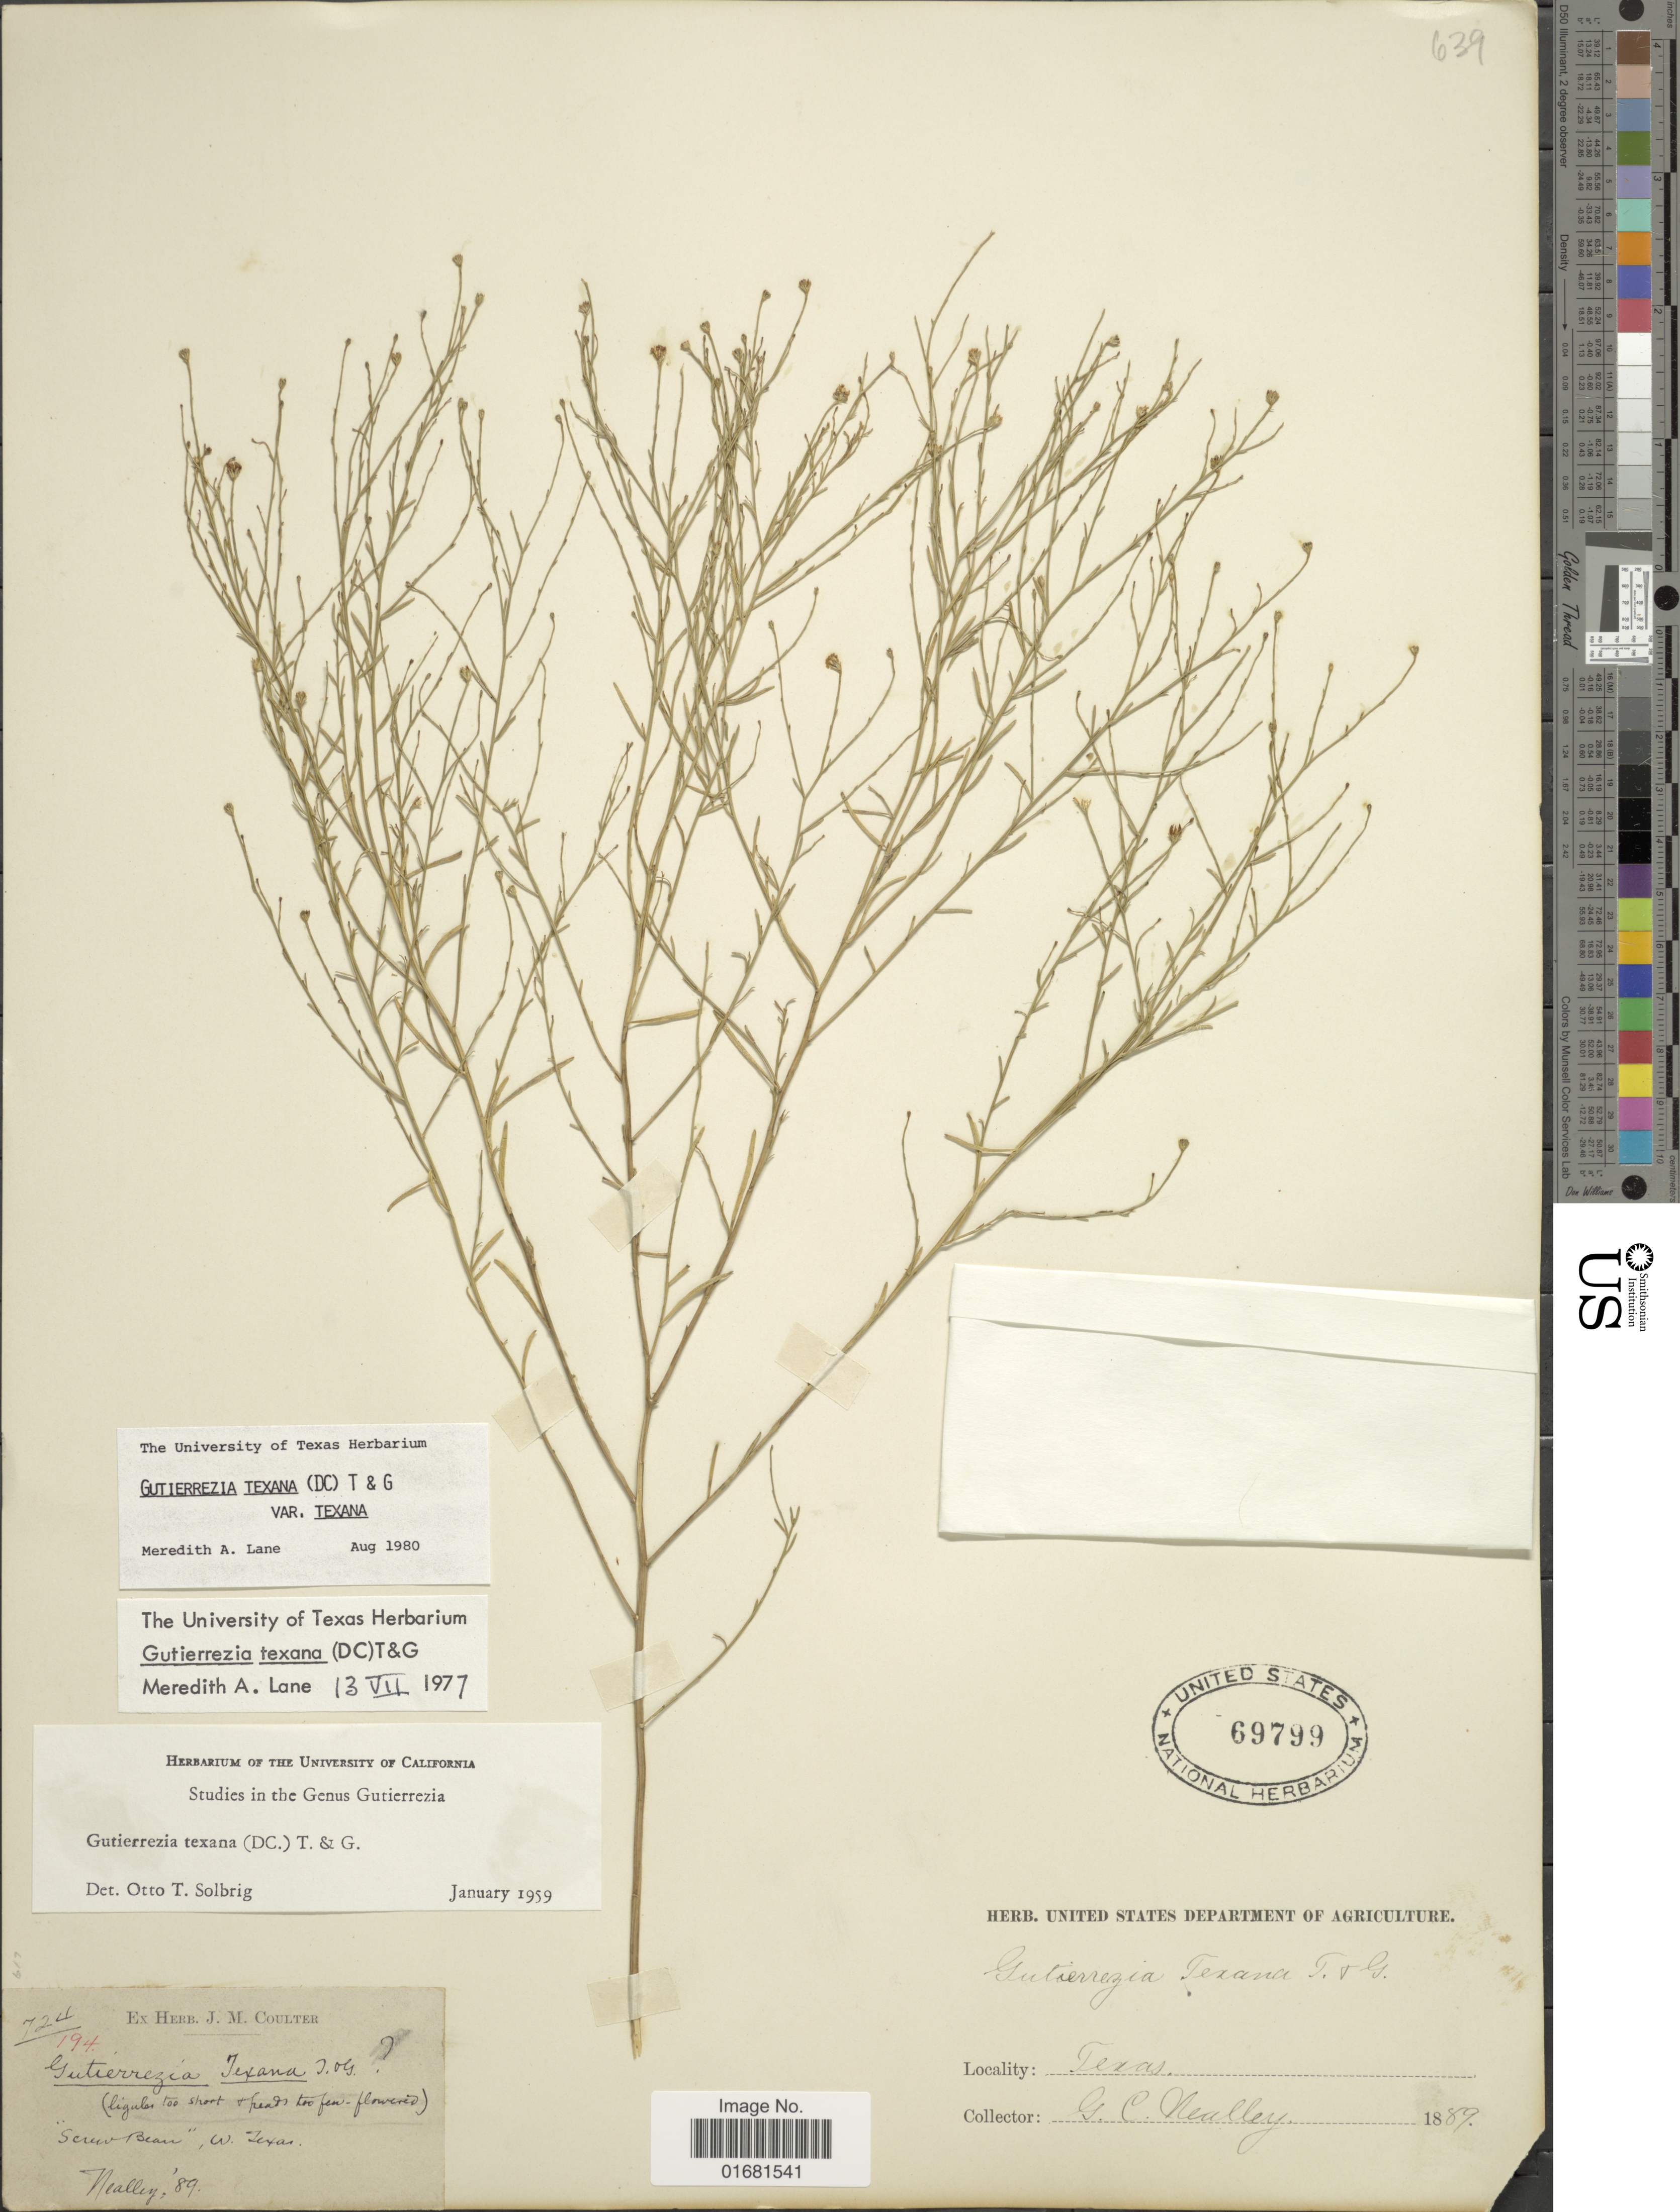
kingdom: Plantae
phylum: Tracheophyta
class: Magnoliopsida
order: Asterales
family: Asteraceae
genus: Gutierrezia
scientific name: Gutierrezia texana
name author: (DC.) Torr. & A. Gray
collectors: G. C. Nealley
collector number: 724/194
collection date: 1889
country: United States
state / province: Texas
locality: Screw Bean W. Texas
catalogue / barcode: US 69799